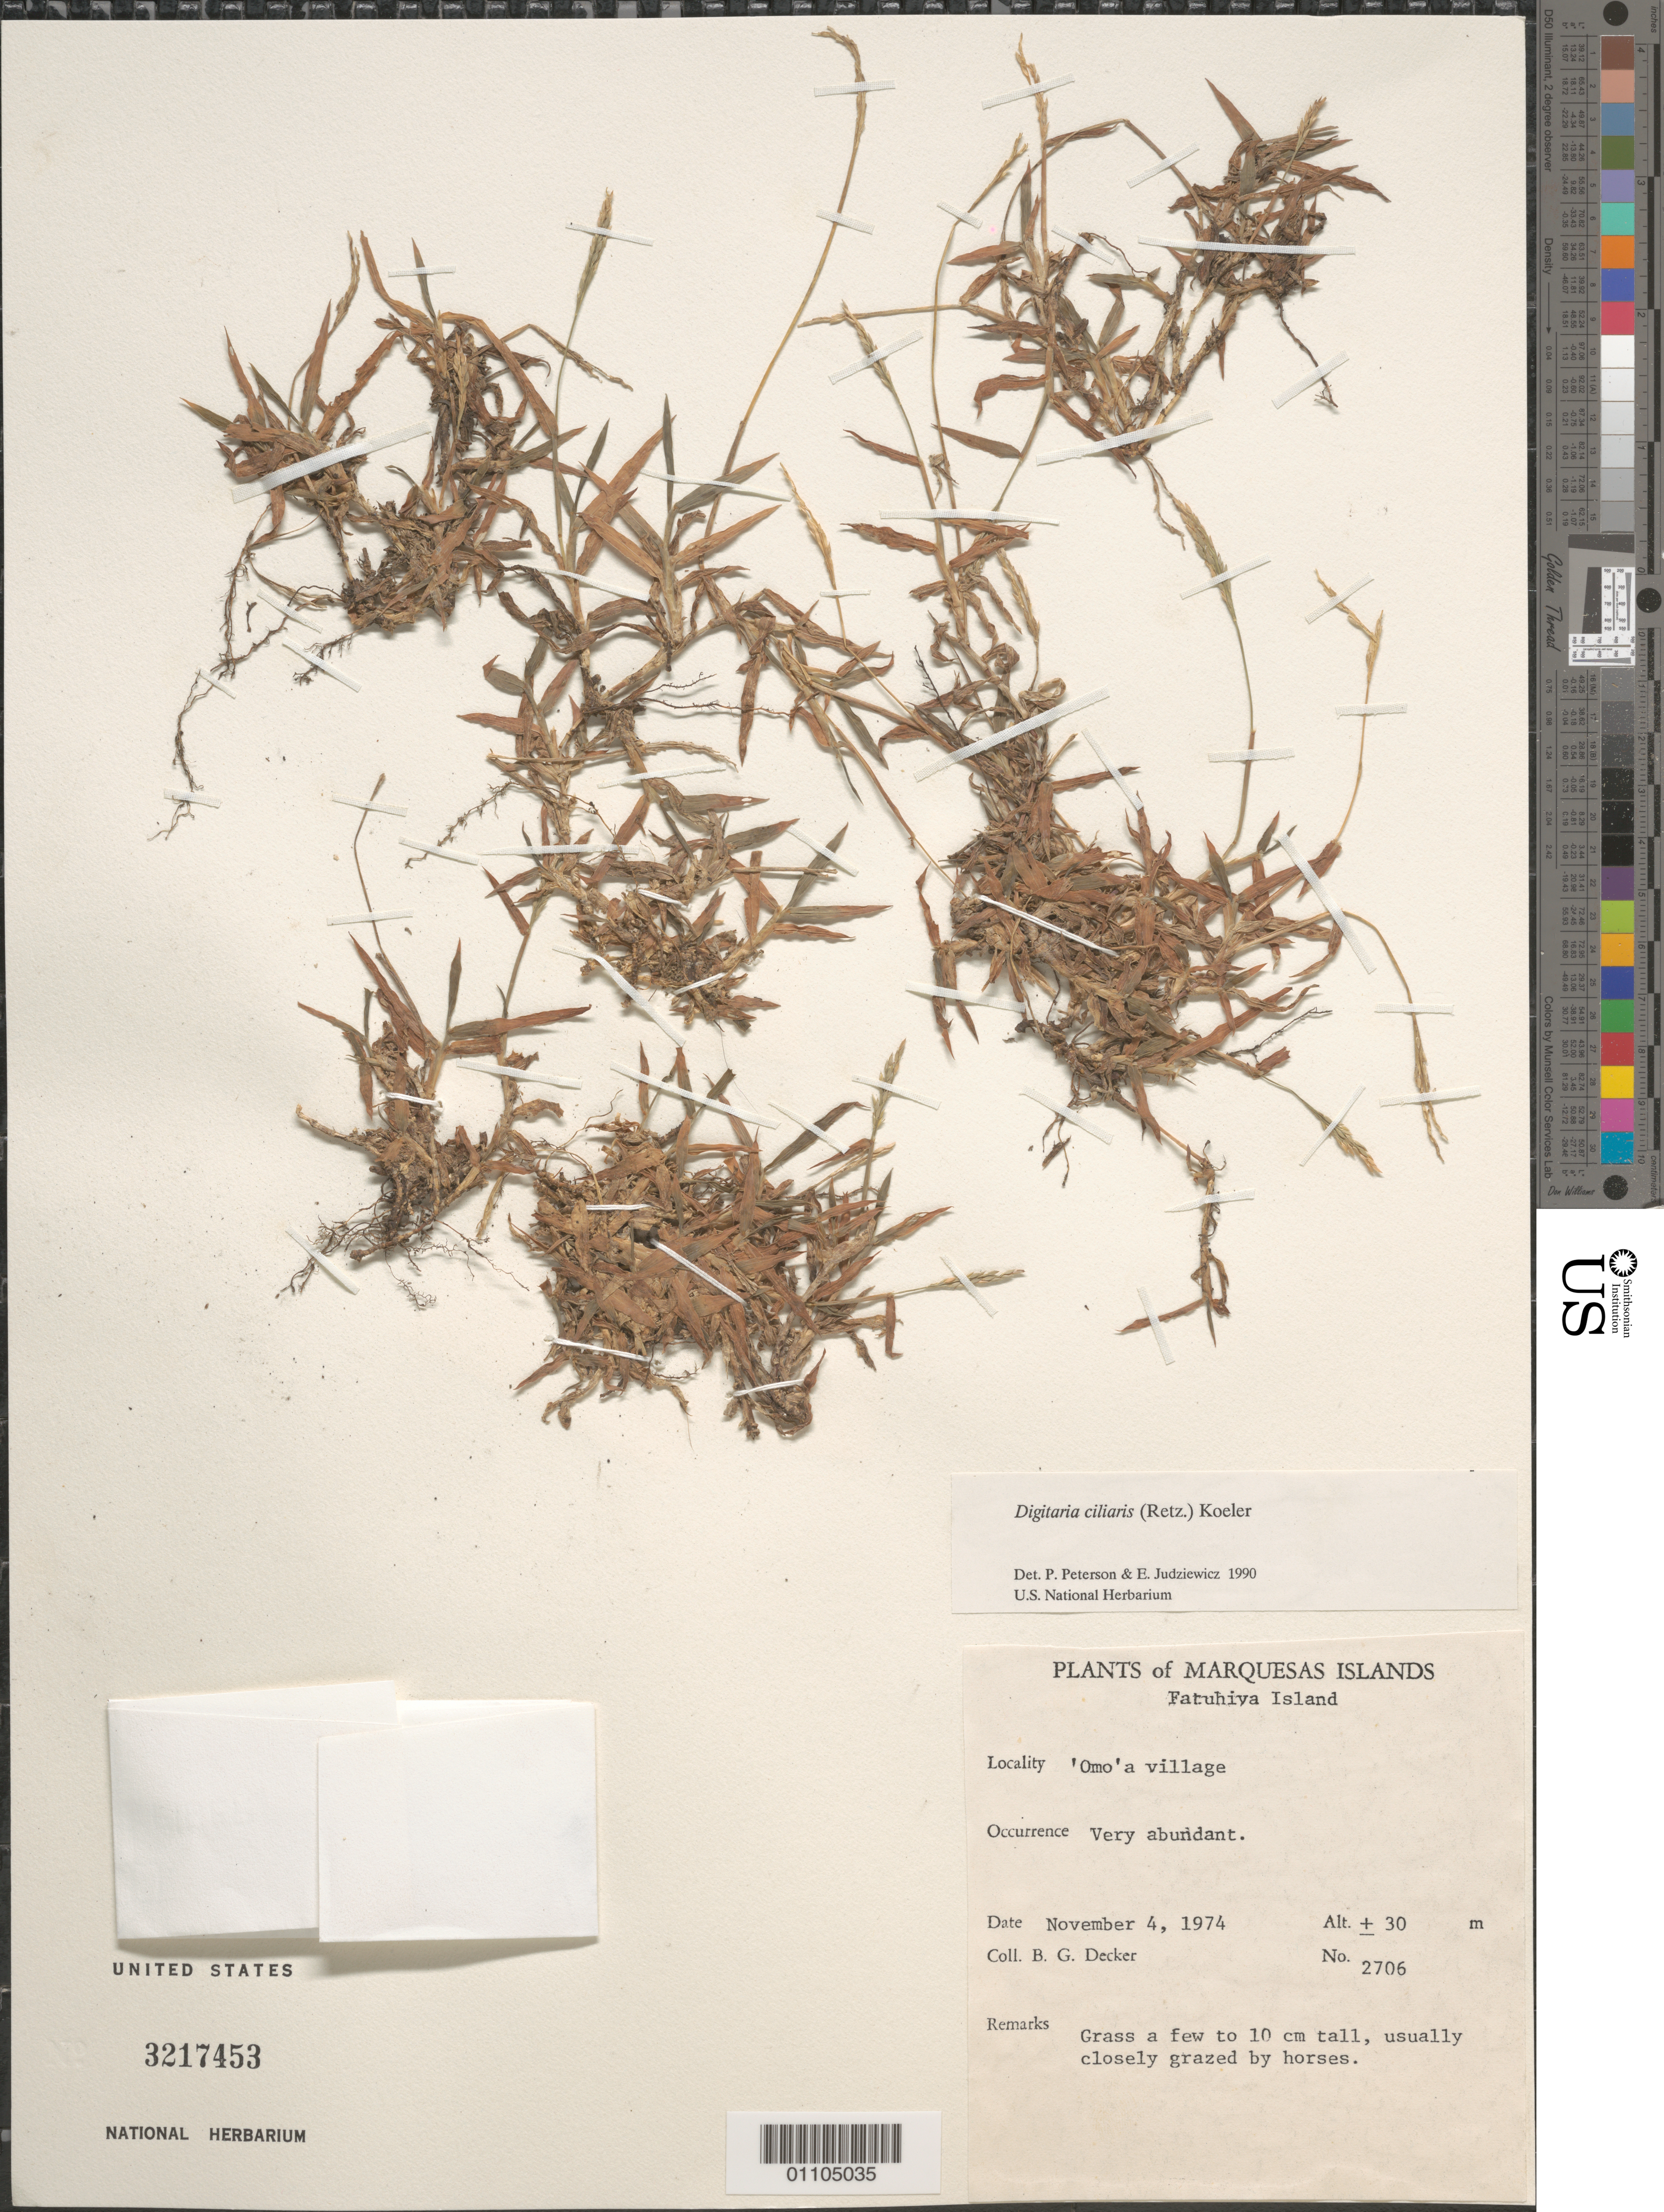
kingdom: Plantae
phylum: Tracheophyta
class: Liliopsida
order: Poales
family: Poaceae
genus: Digitaria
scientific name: Digitaria ciliaris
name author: (Retz.) Koeler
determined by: Peterson, P. M.; Judziewicz, E. J.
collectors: B. G. Decker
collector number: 2706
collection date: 1974-11-04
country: French Polynesia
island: Fatu Hiva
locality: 'Omo'a village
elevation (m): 30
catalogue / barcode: US 3217453